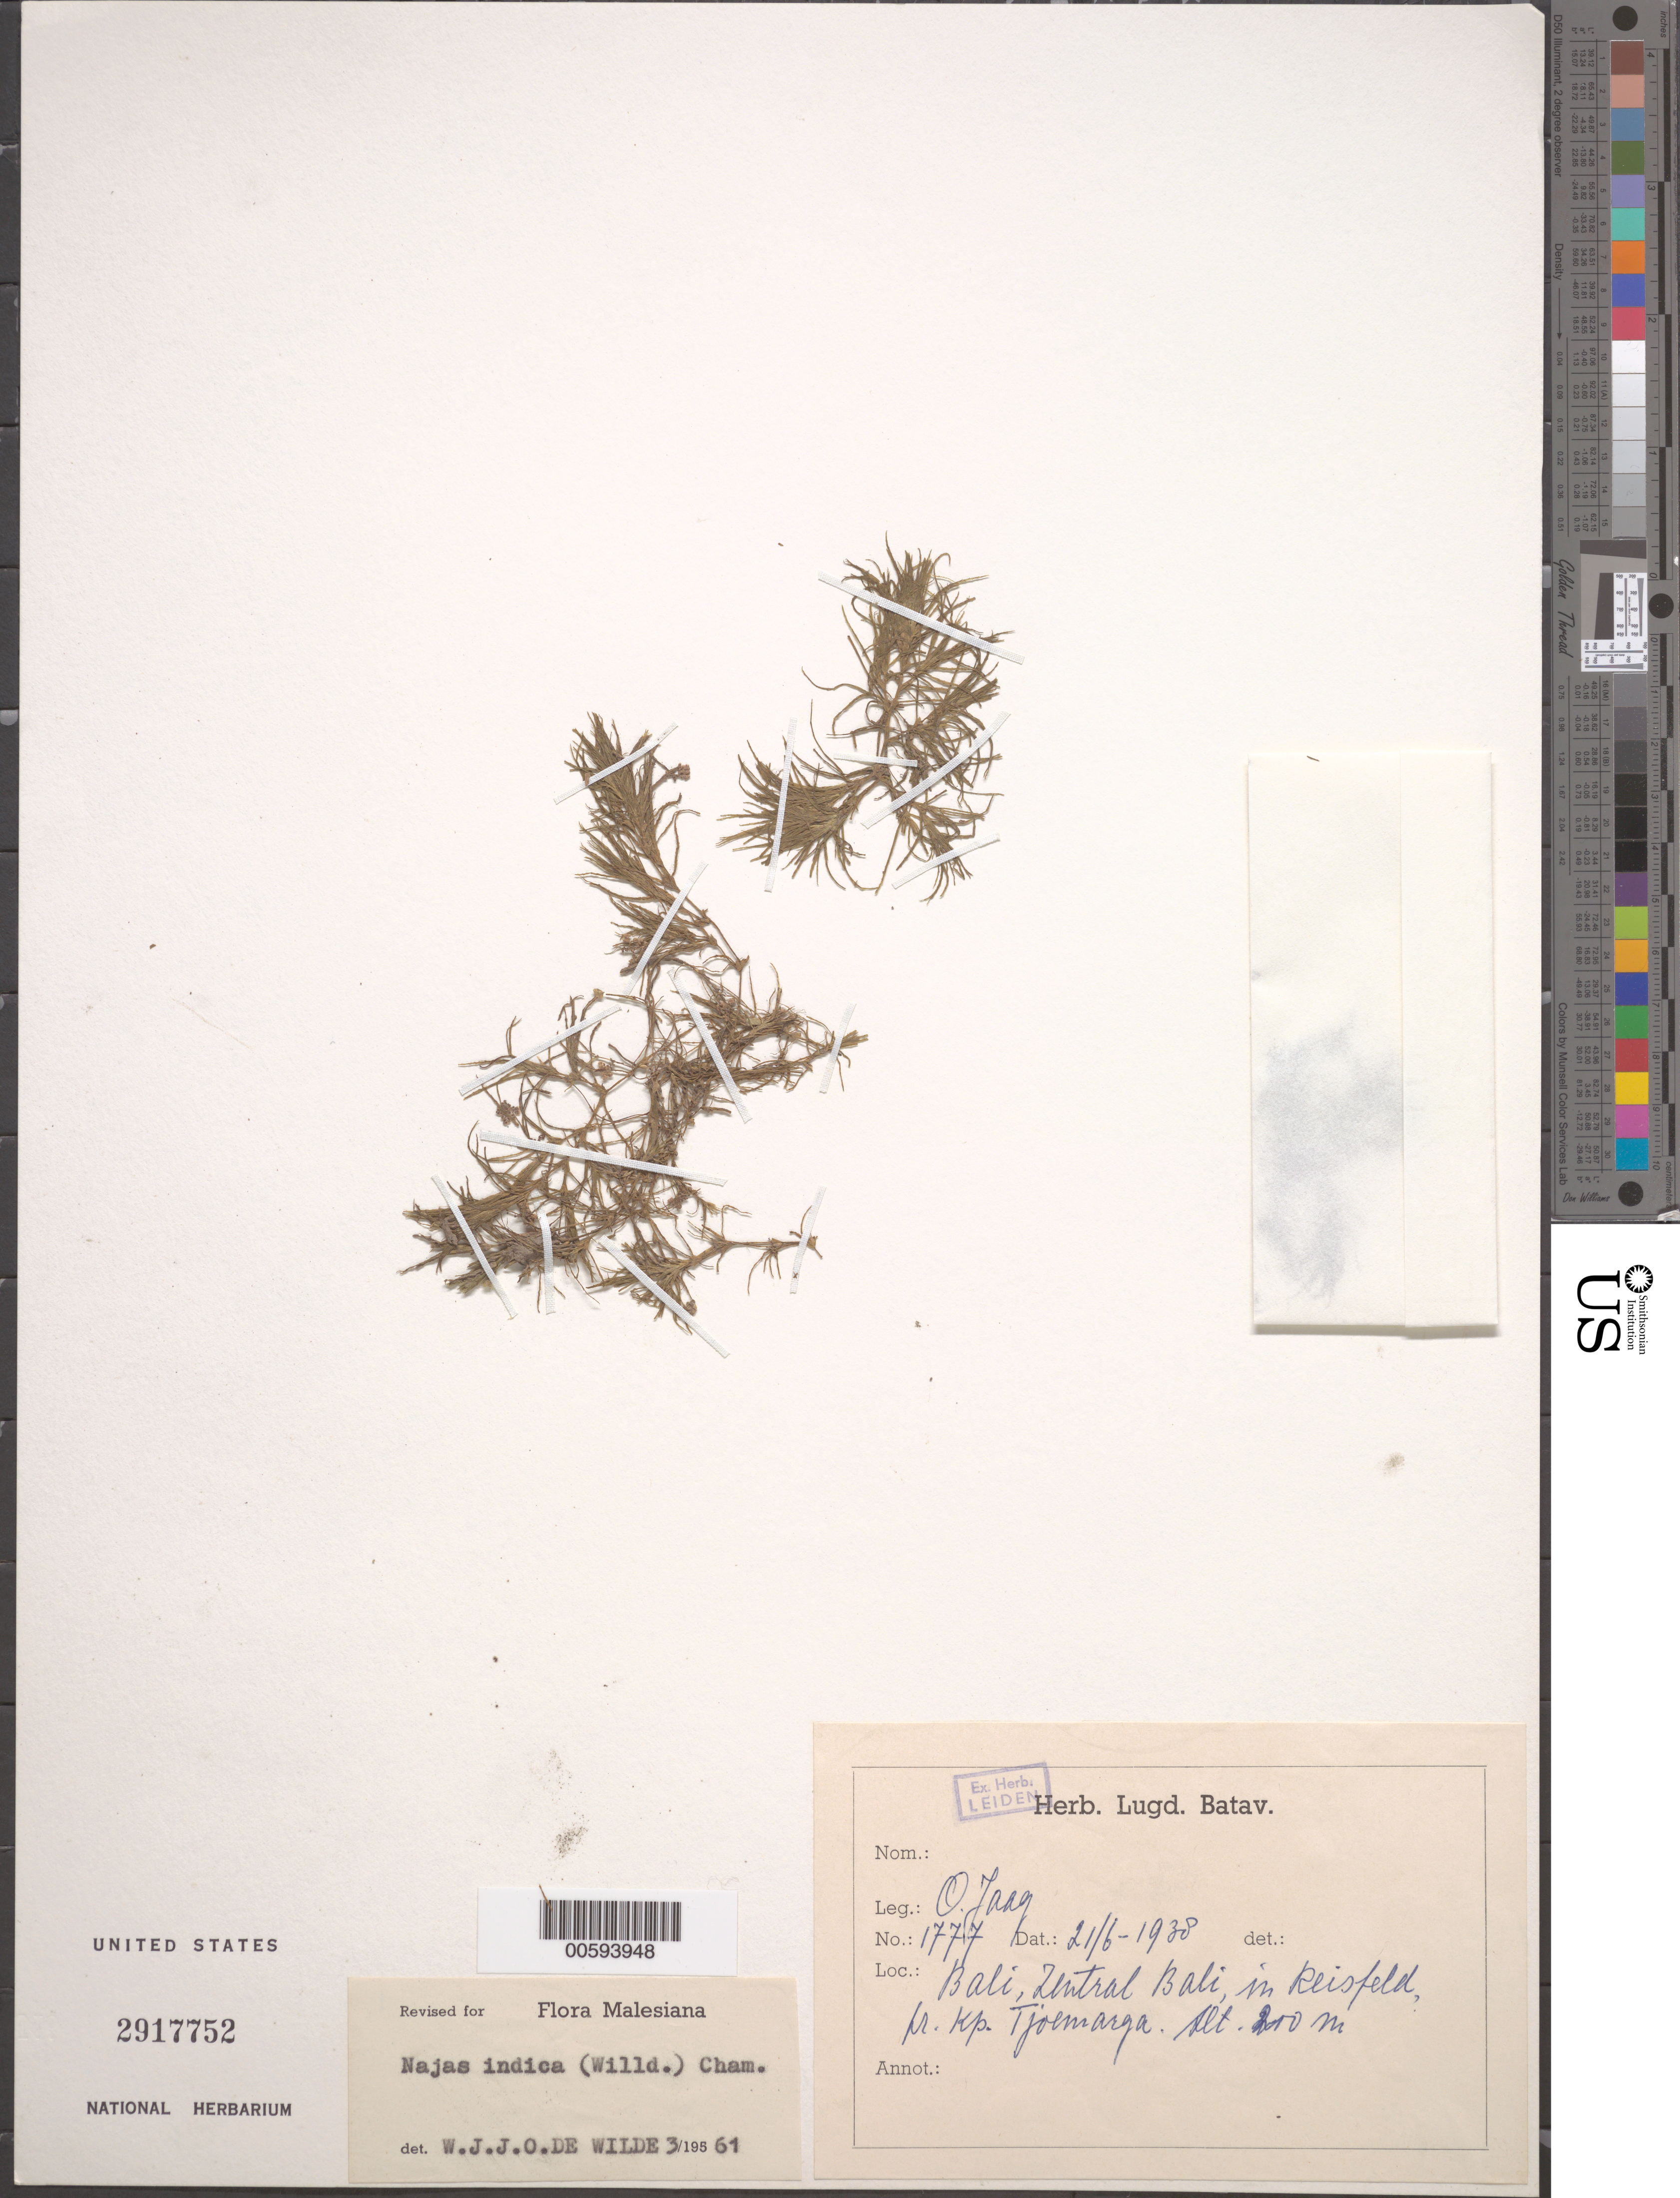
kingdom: Plantae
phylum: Tracheophyta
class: Liliopsida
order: Alismatales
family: Hydrocharitaceae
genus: Najas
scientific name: Najas indica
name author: (Willd.) Cham.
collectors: O. Jaag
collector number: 1777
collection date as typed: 21 Jun 1938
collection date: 1938-06-21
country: Indonesia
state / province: Nusa Tenggara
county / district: Bali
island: Bali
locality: Bali Zentral Bali, in Keisfeld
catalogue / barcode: US 2917752